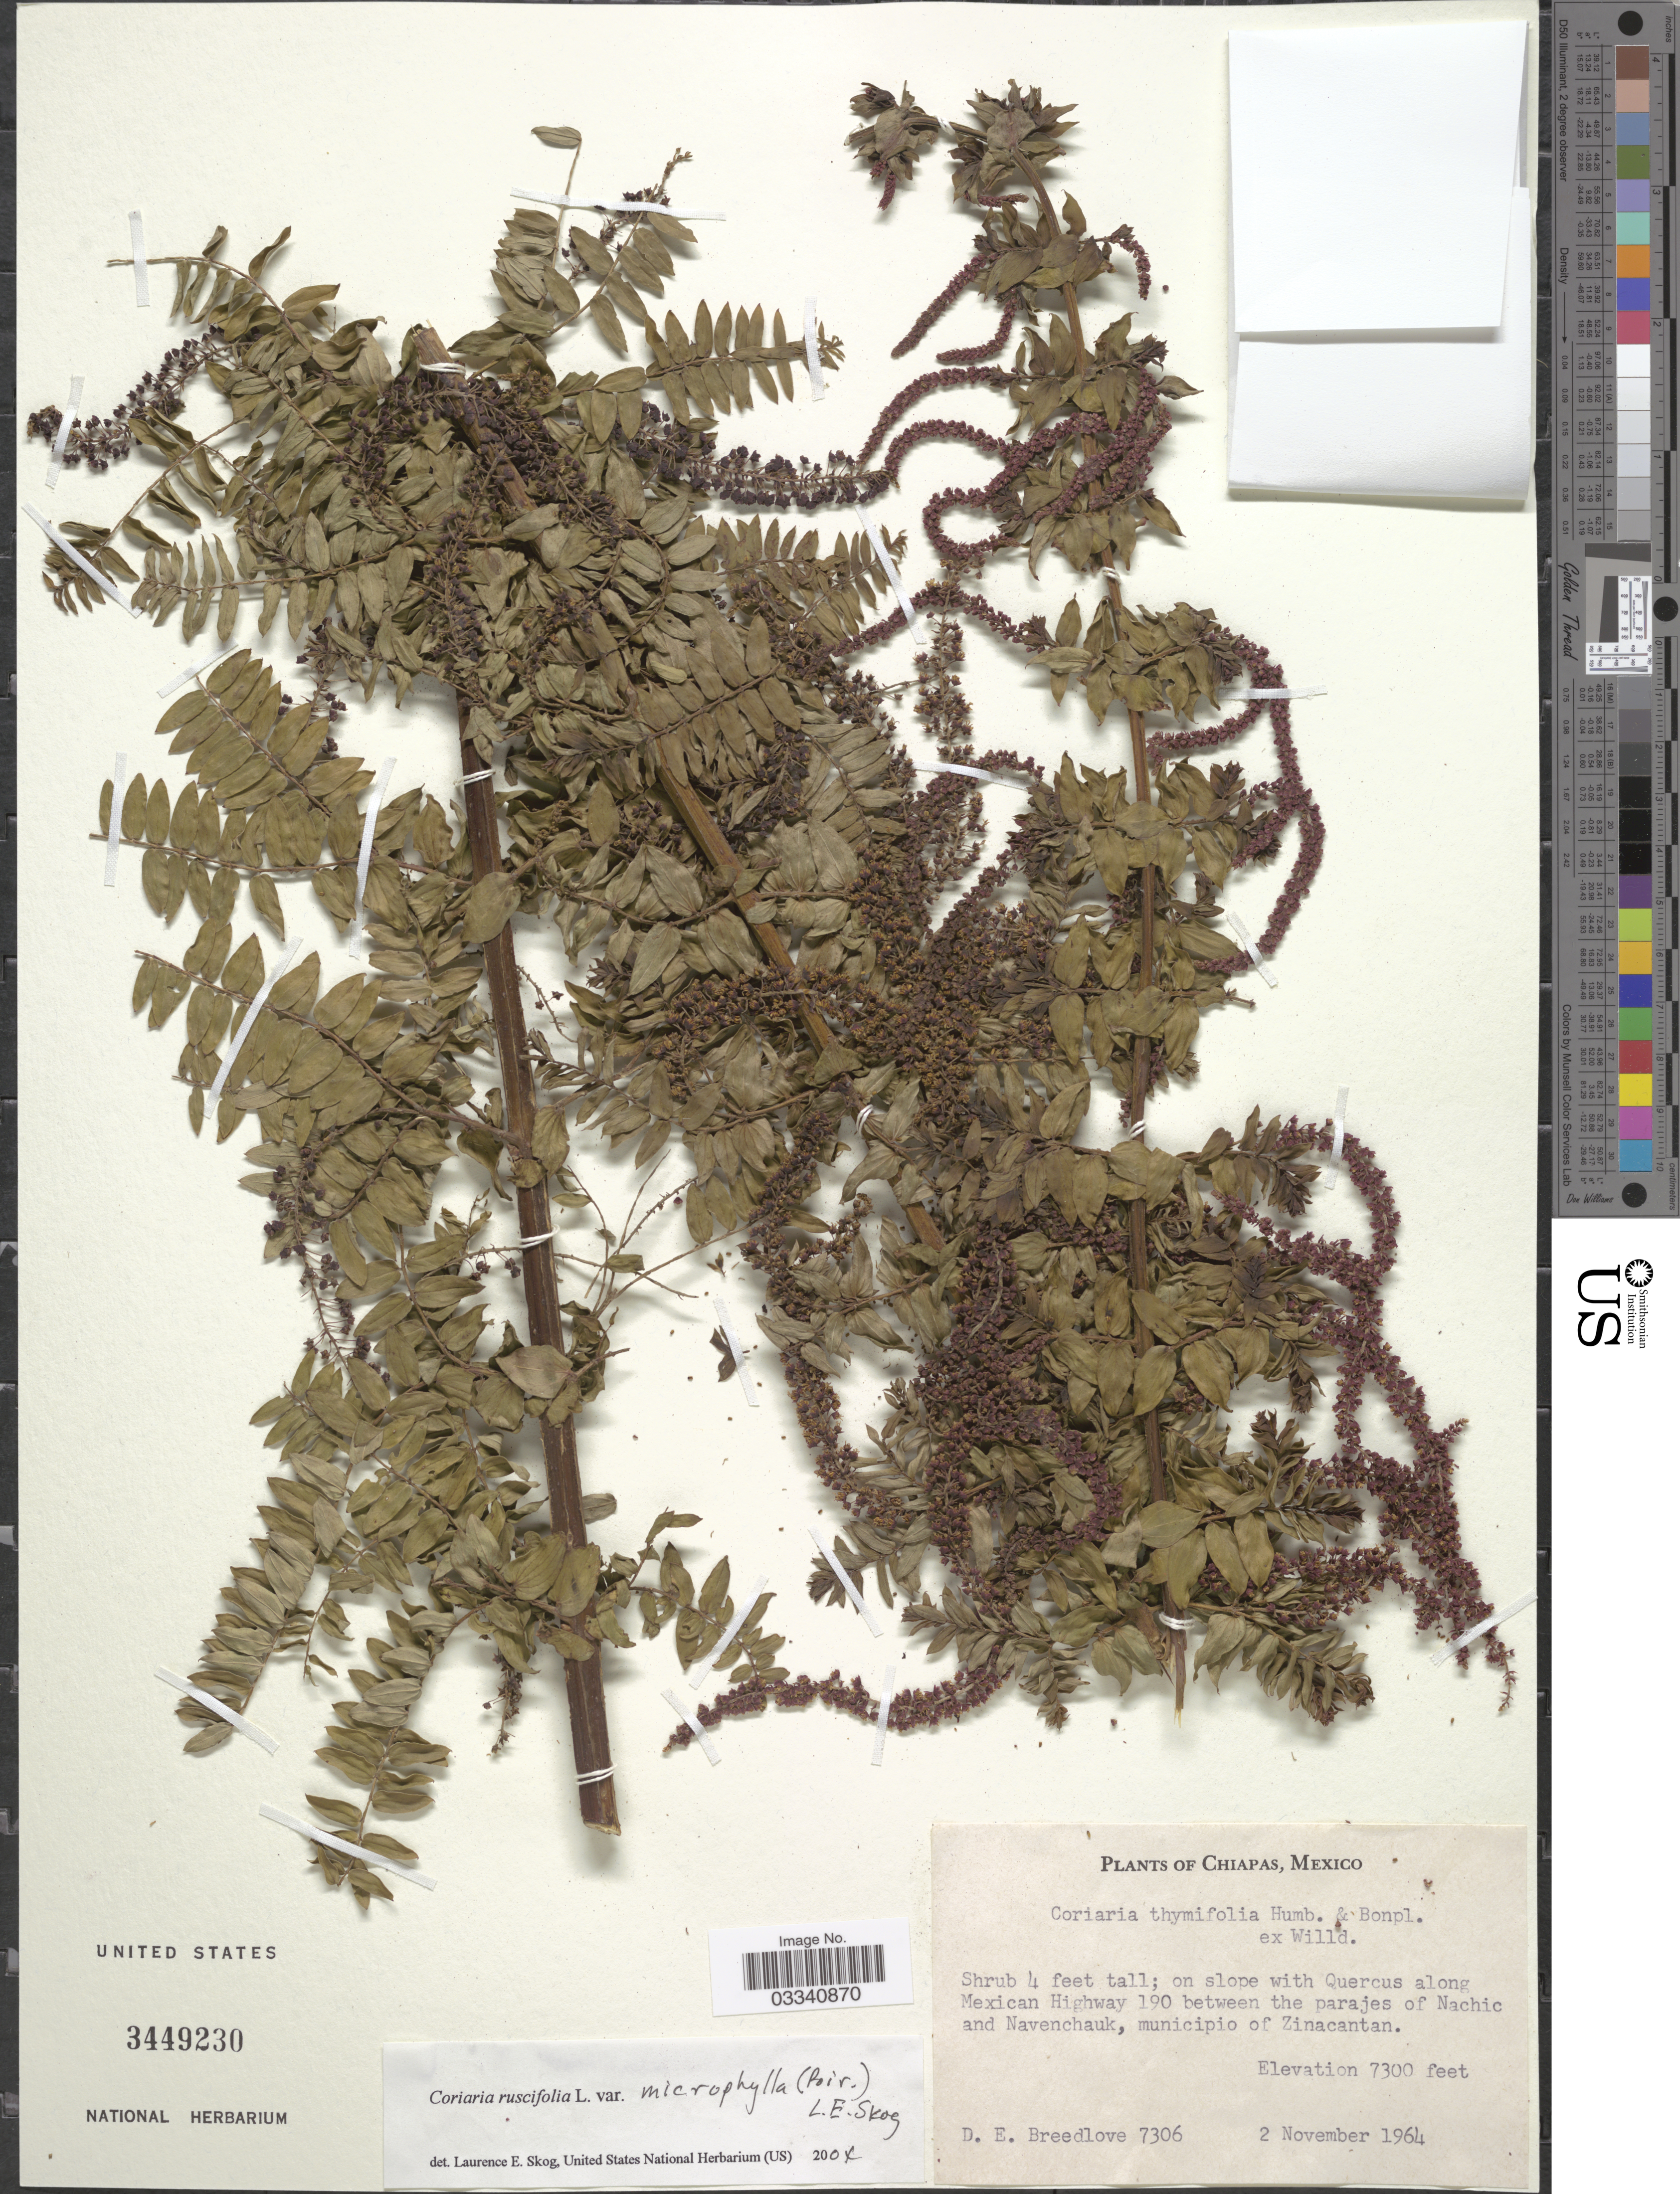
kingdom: Plantae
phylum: Tracheophyta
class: Magnoliopsida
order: Cucurbitales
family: Coriariaceae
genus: Coriaria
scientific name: Coriaria ruscifolia subsp. microphylla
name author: (Poir.) L.E. Skog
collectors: D. E. Breedlove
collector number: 7306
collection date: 1964-11-02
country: Mexico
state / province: Chiapas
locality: On slope with Quercus along Mexican Highway 190 between the parajes of Nachic and Navenchauk, municipio of Zinacantan.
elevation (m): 2225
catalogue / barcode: US 3449230